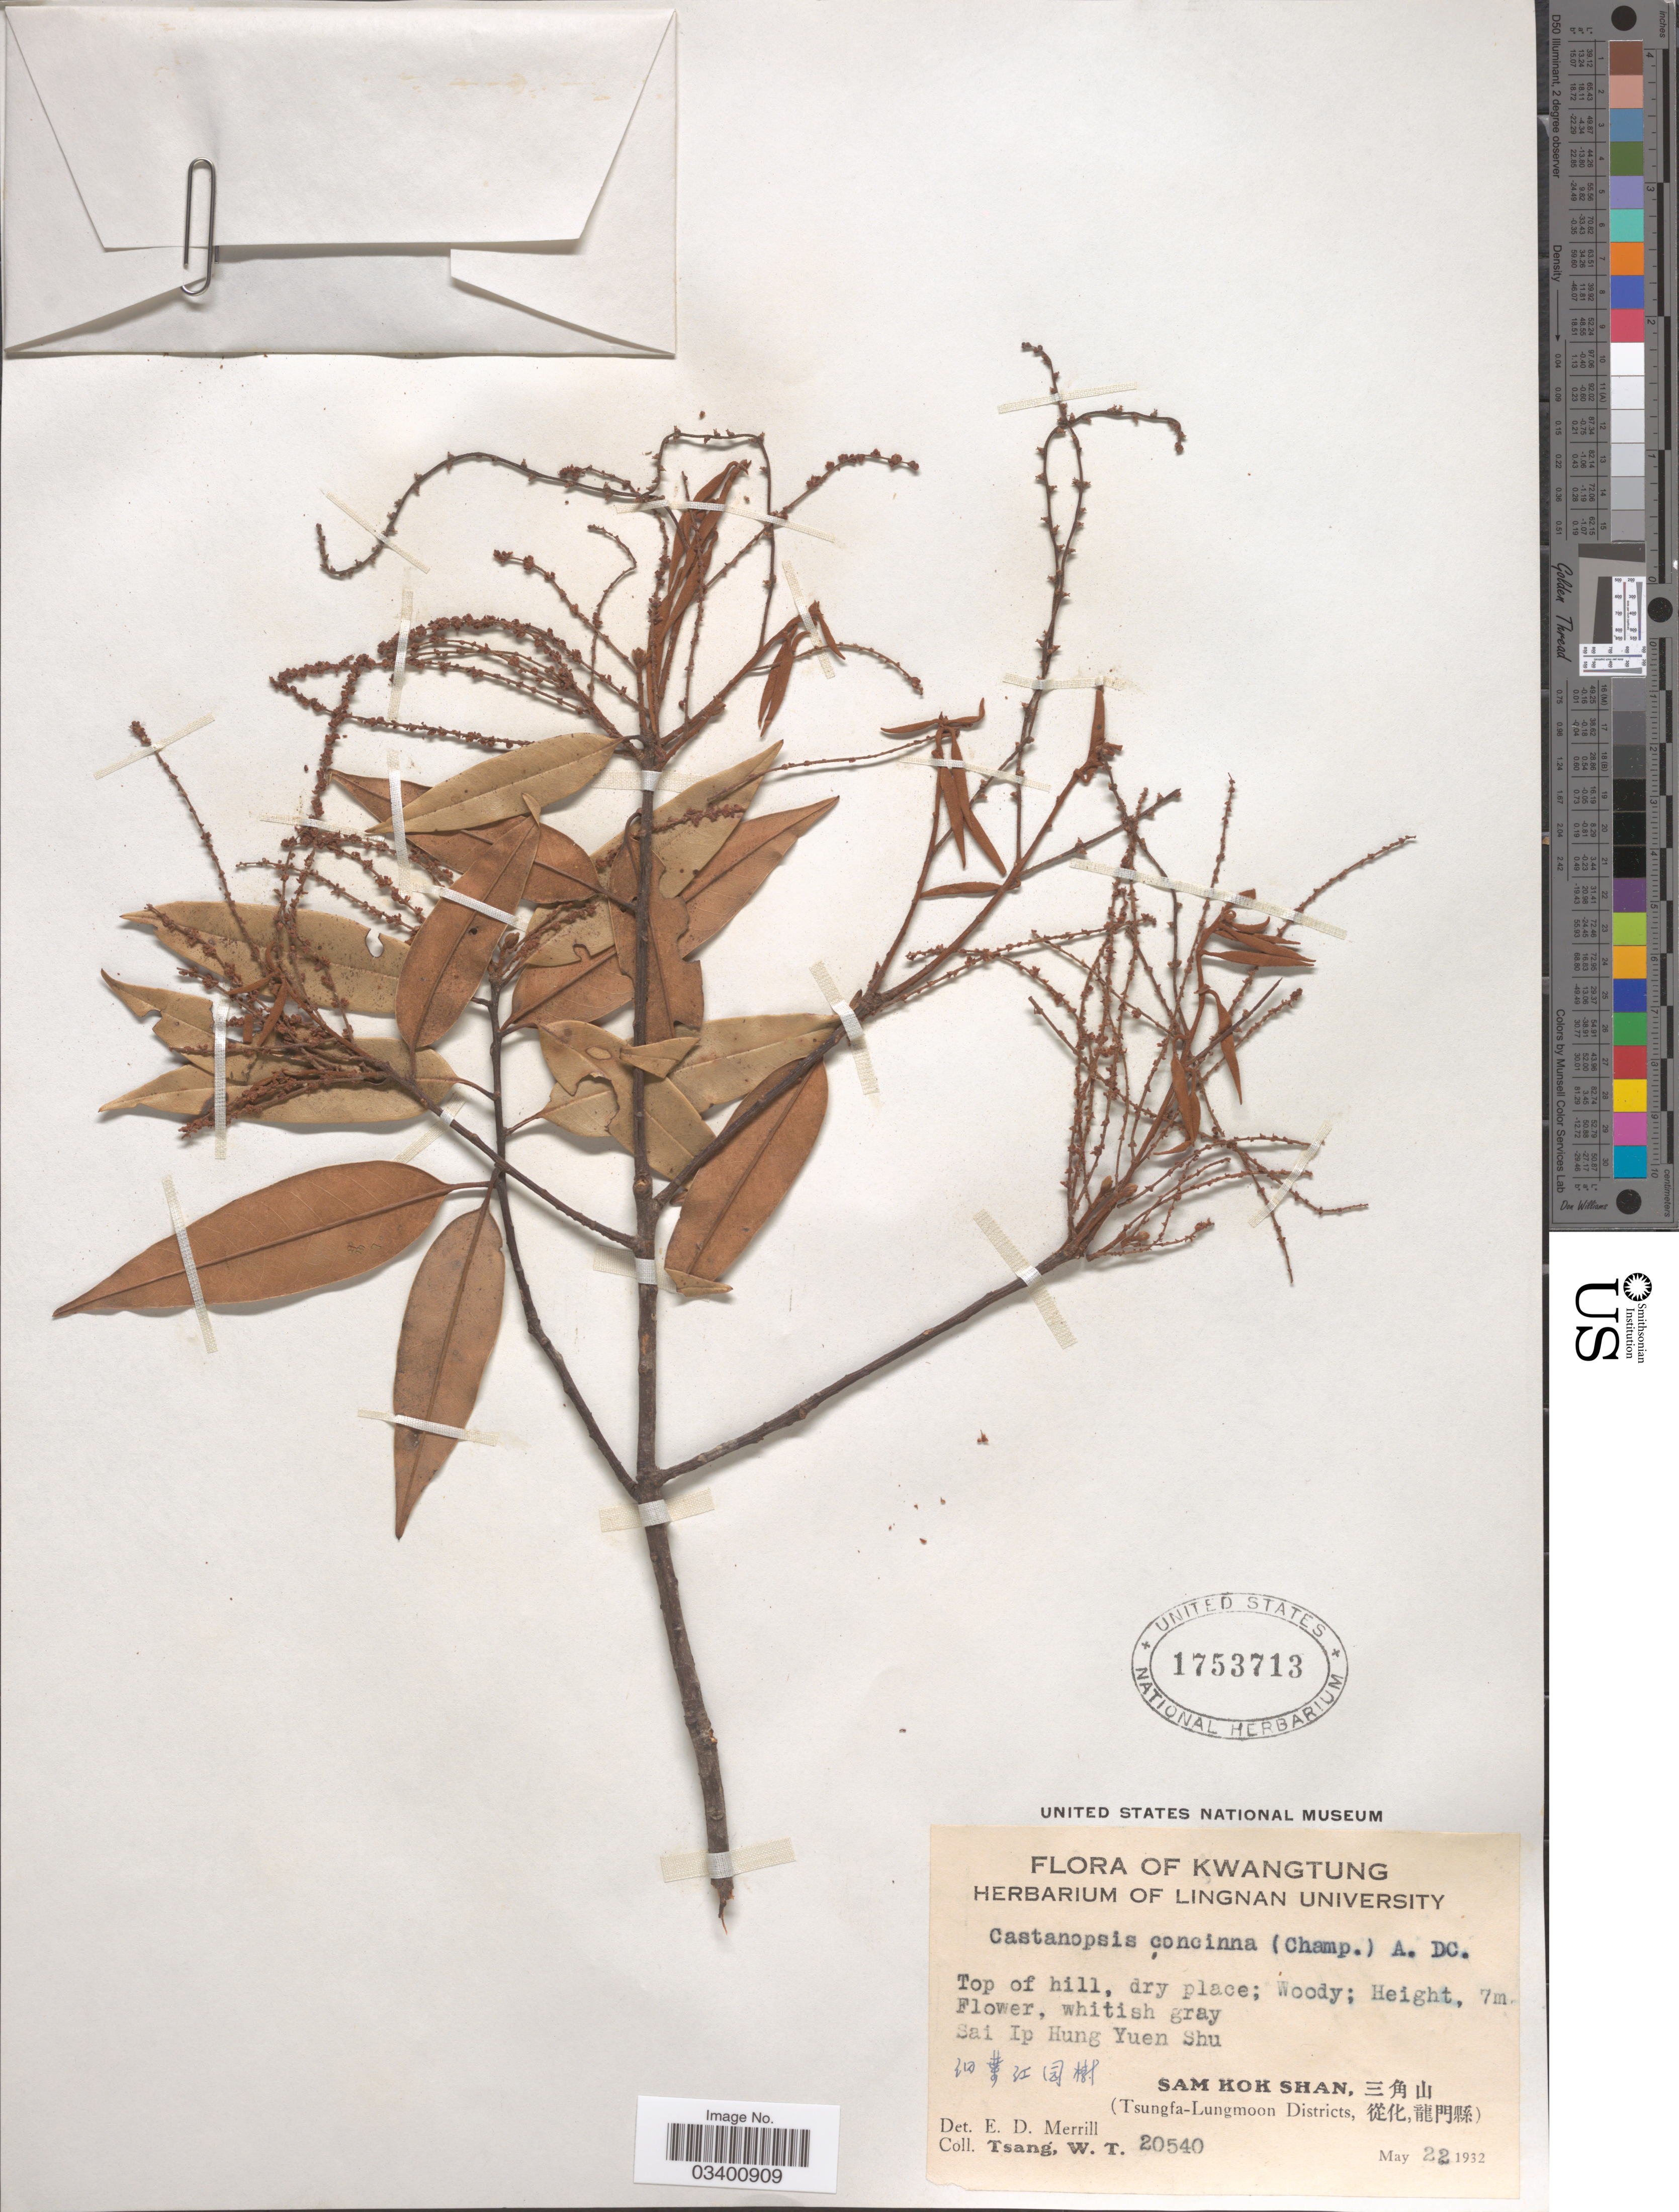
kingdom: Plantae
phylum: Tracheophyta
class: Magnoliopsida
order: Fagales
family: Fagaceae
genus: Castanopsis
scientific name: Castanopsis concinna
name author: (Champ. & Benth.) A. DC.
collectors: W. T. Tsang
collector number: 20540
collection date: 1932-05-22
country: China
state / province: Guangdong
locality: Kwatung.Sai Ip Hung Yuen Shu, Sam Kok Shan, (Tsungfa-Lungmoon Districts,)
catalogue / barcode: US 1753713